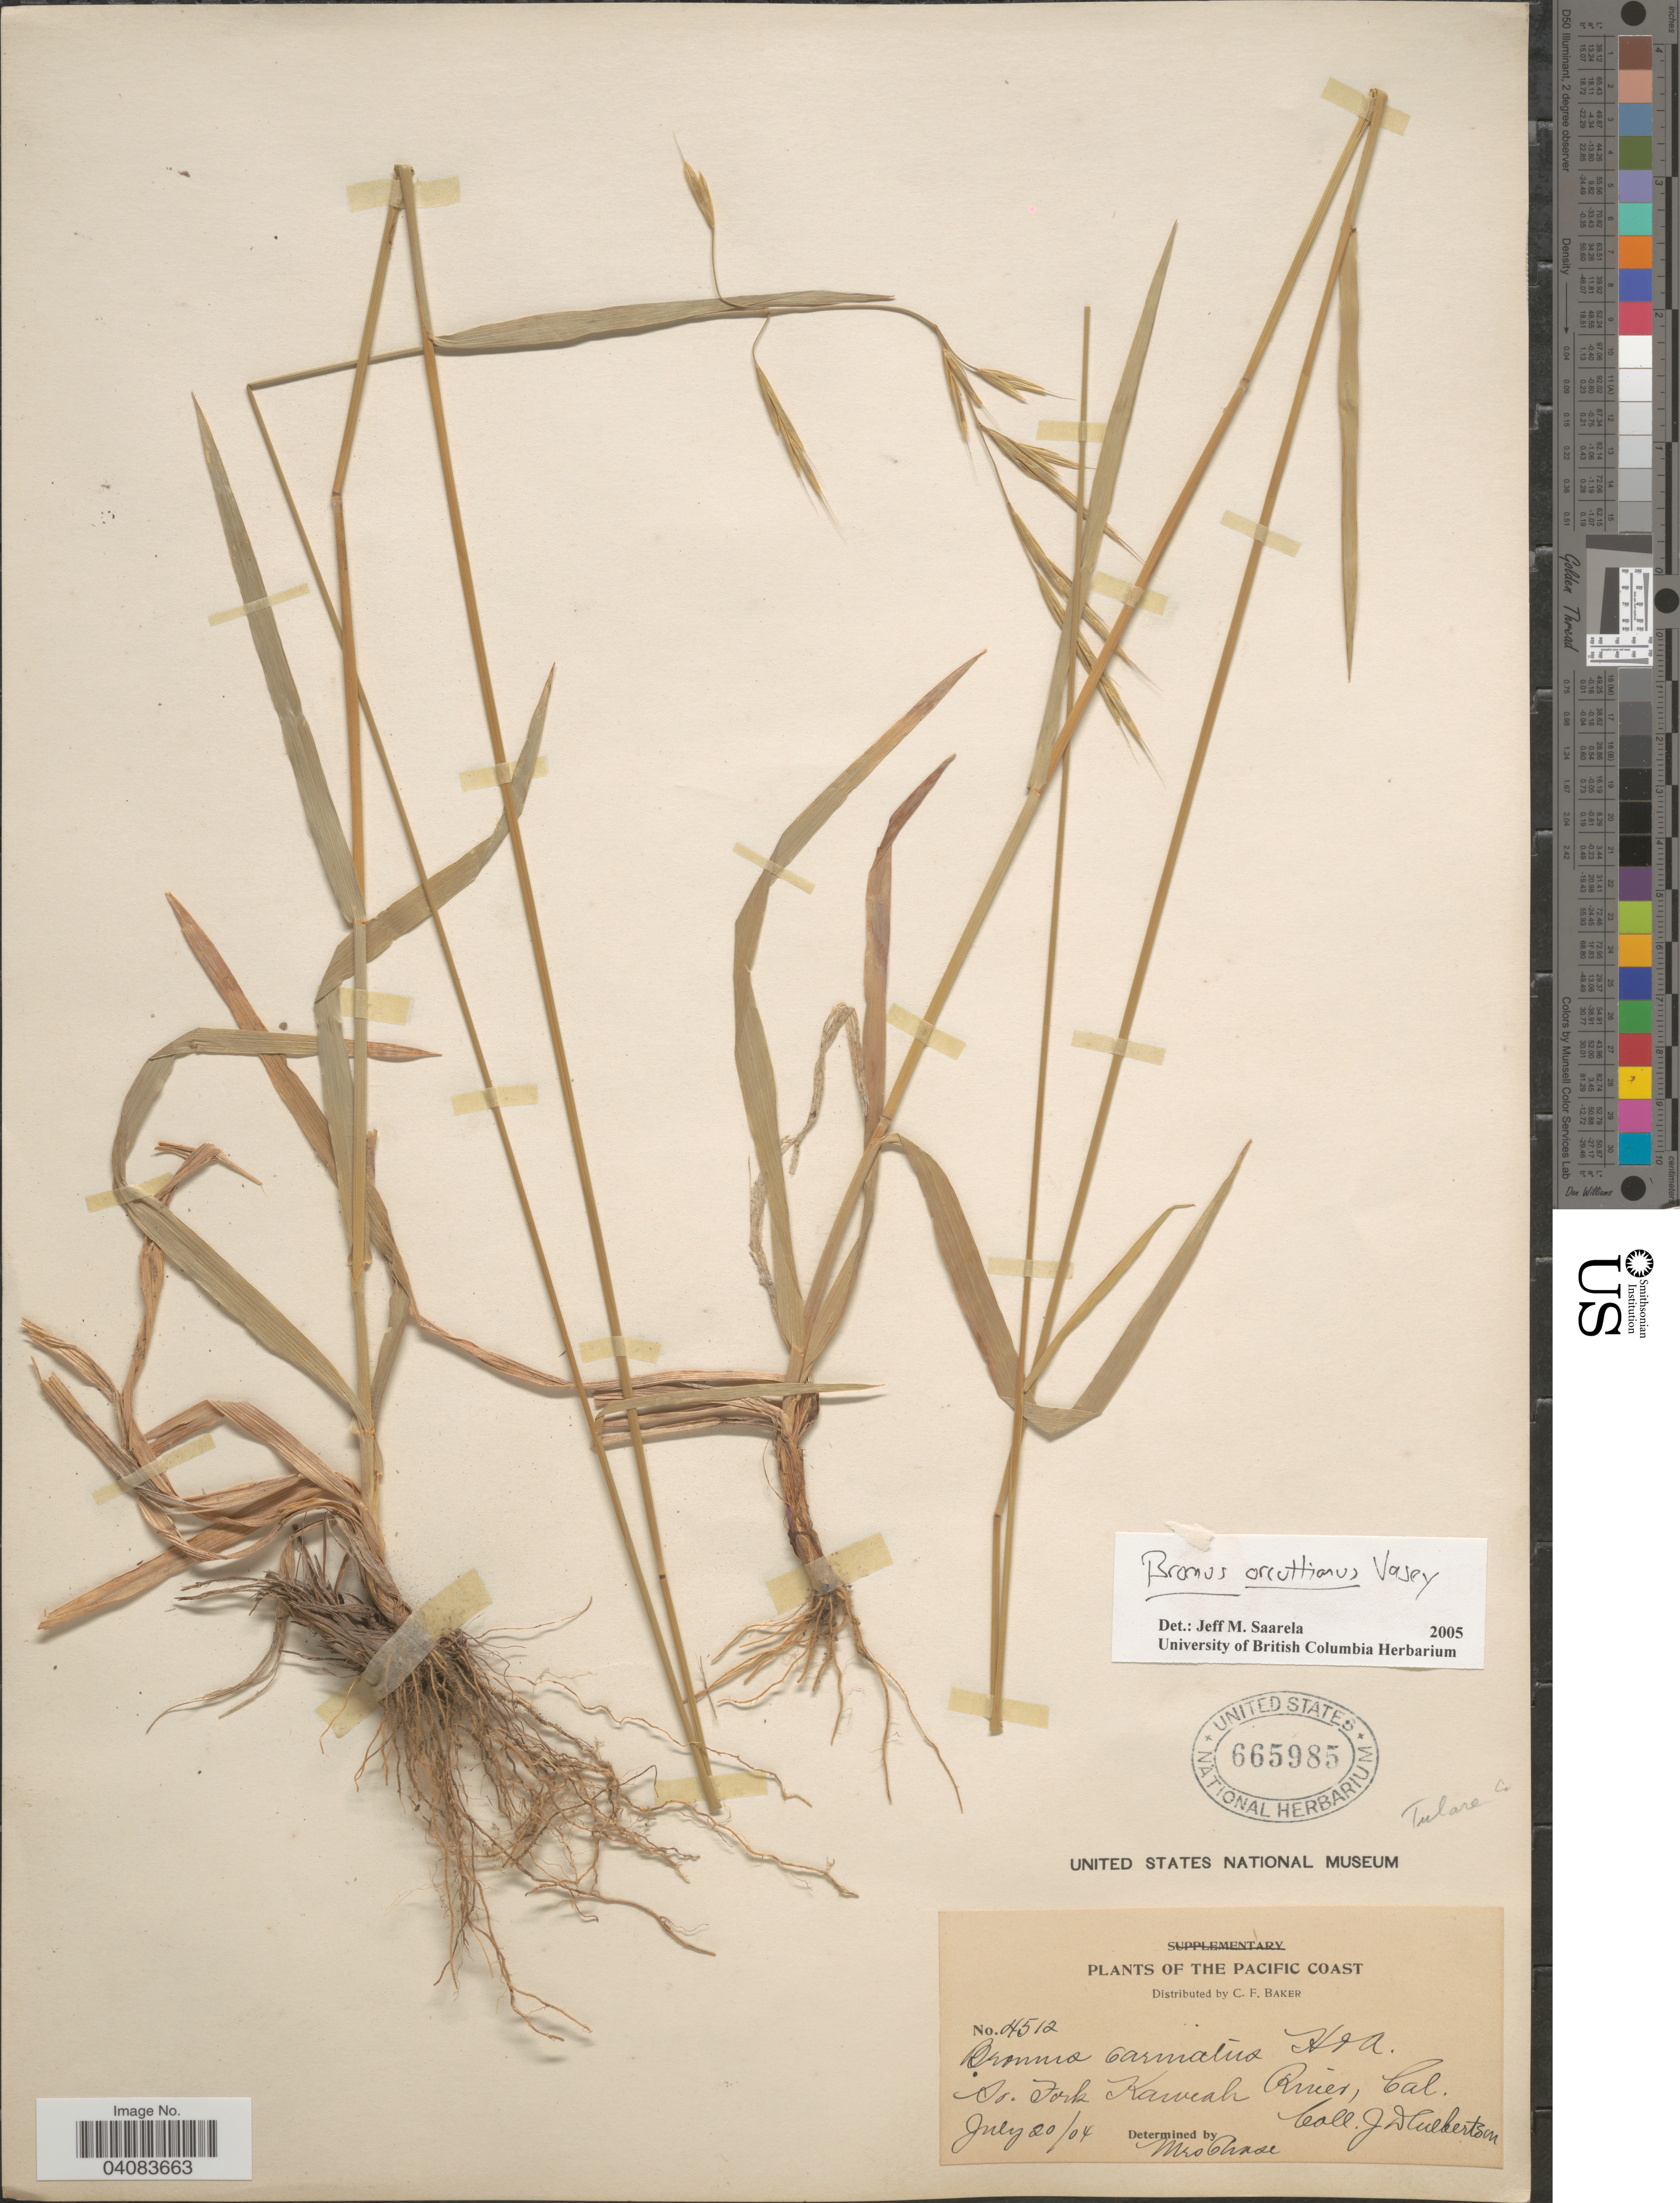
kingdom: Plantae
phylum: Tracheophyta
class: Liliopsida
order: Poales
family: Poaceae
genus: Bromus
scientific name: Bromus orcuttianus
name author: Vasey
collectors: J. Culbertson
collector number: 4512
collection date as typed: Transcribed d/m/y: 20/7/4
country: United States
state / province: California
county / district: Tulare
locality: The Pacific Coast. So. Fork of Kaweah River. Tulare Co.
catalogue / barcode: US 665985